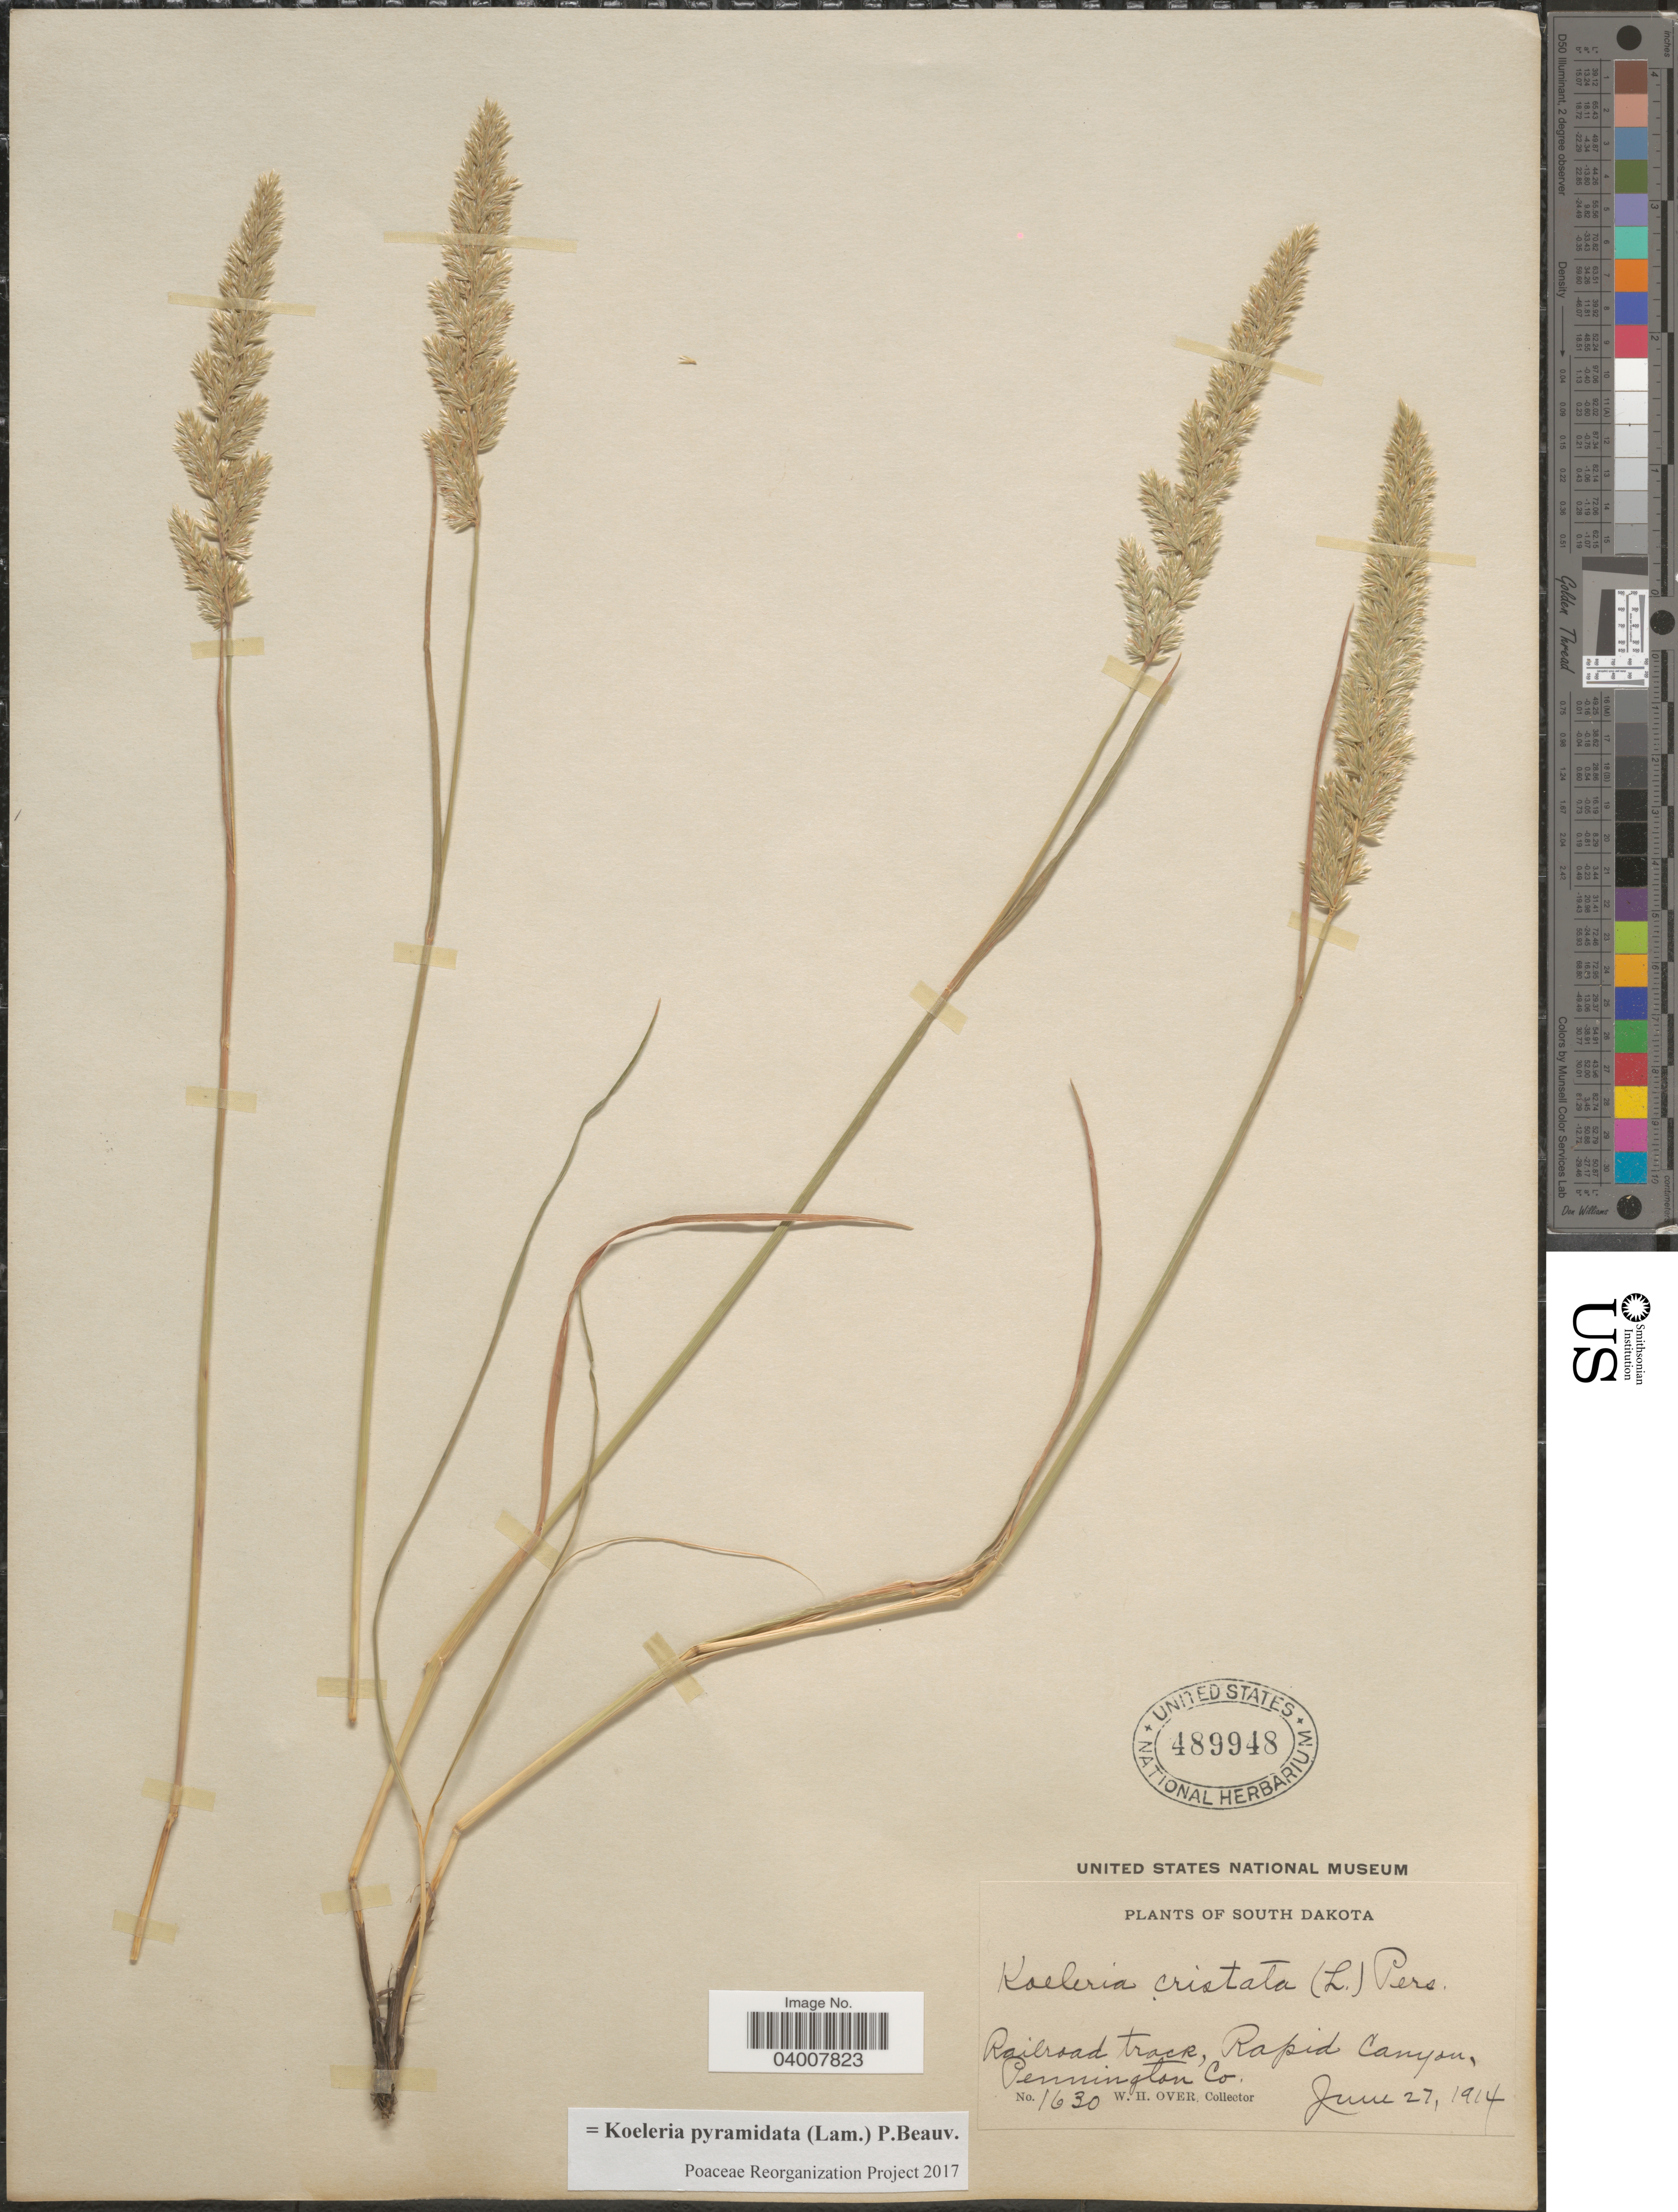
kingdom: Plantae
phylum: Tracheophyta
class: Liliopsida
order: Poales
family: Poaceae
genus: Koeleria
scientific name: Koeleria pyramidata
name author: (Lam.) P. Beauv.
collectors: W. Over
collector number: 1630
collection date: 1914-06-27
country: United States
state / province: South Dakota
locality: Railroad track, Rapid Canyon, Pennington Co.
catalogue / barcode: US 489948